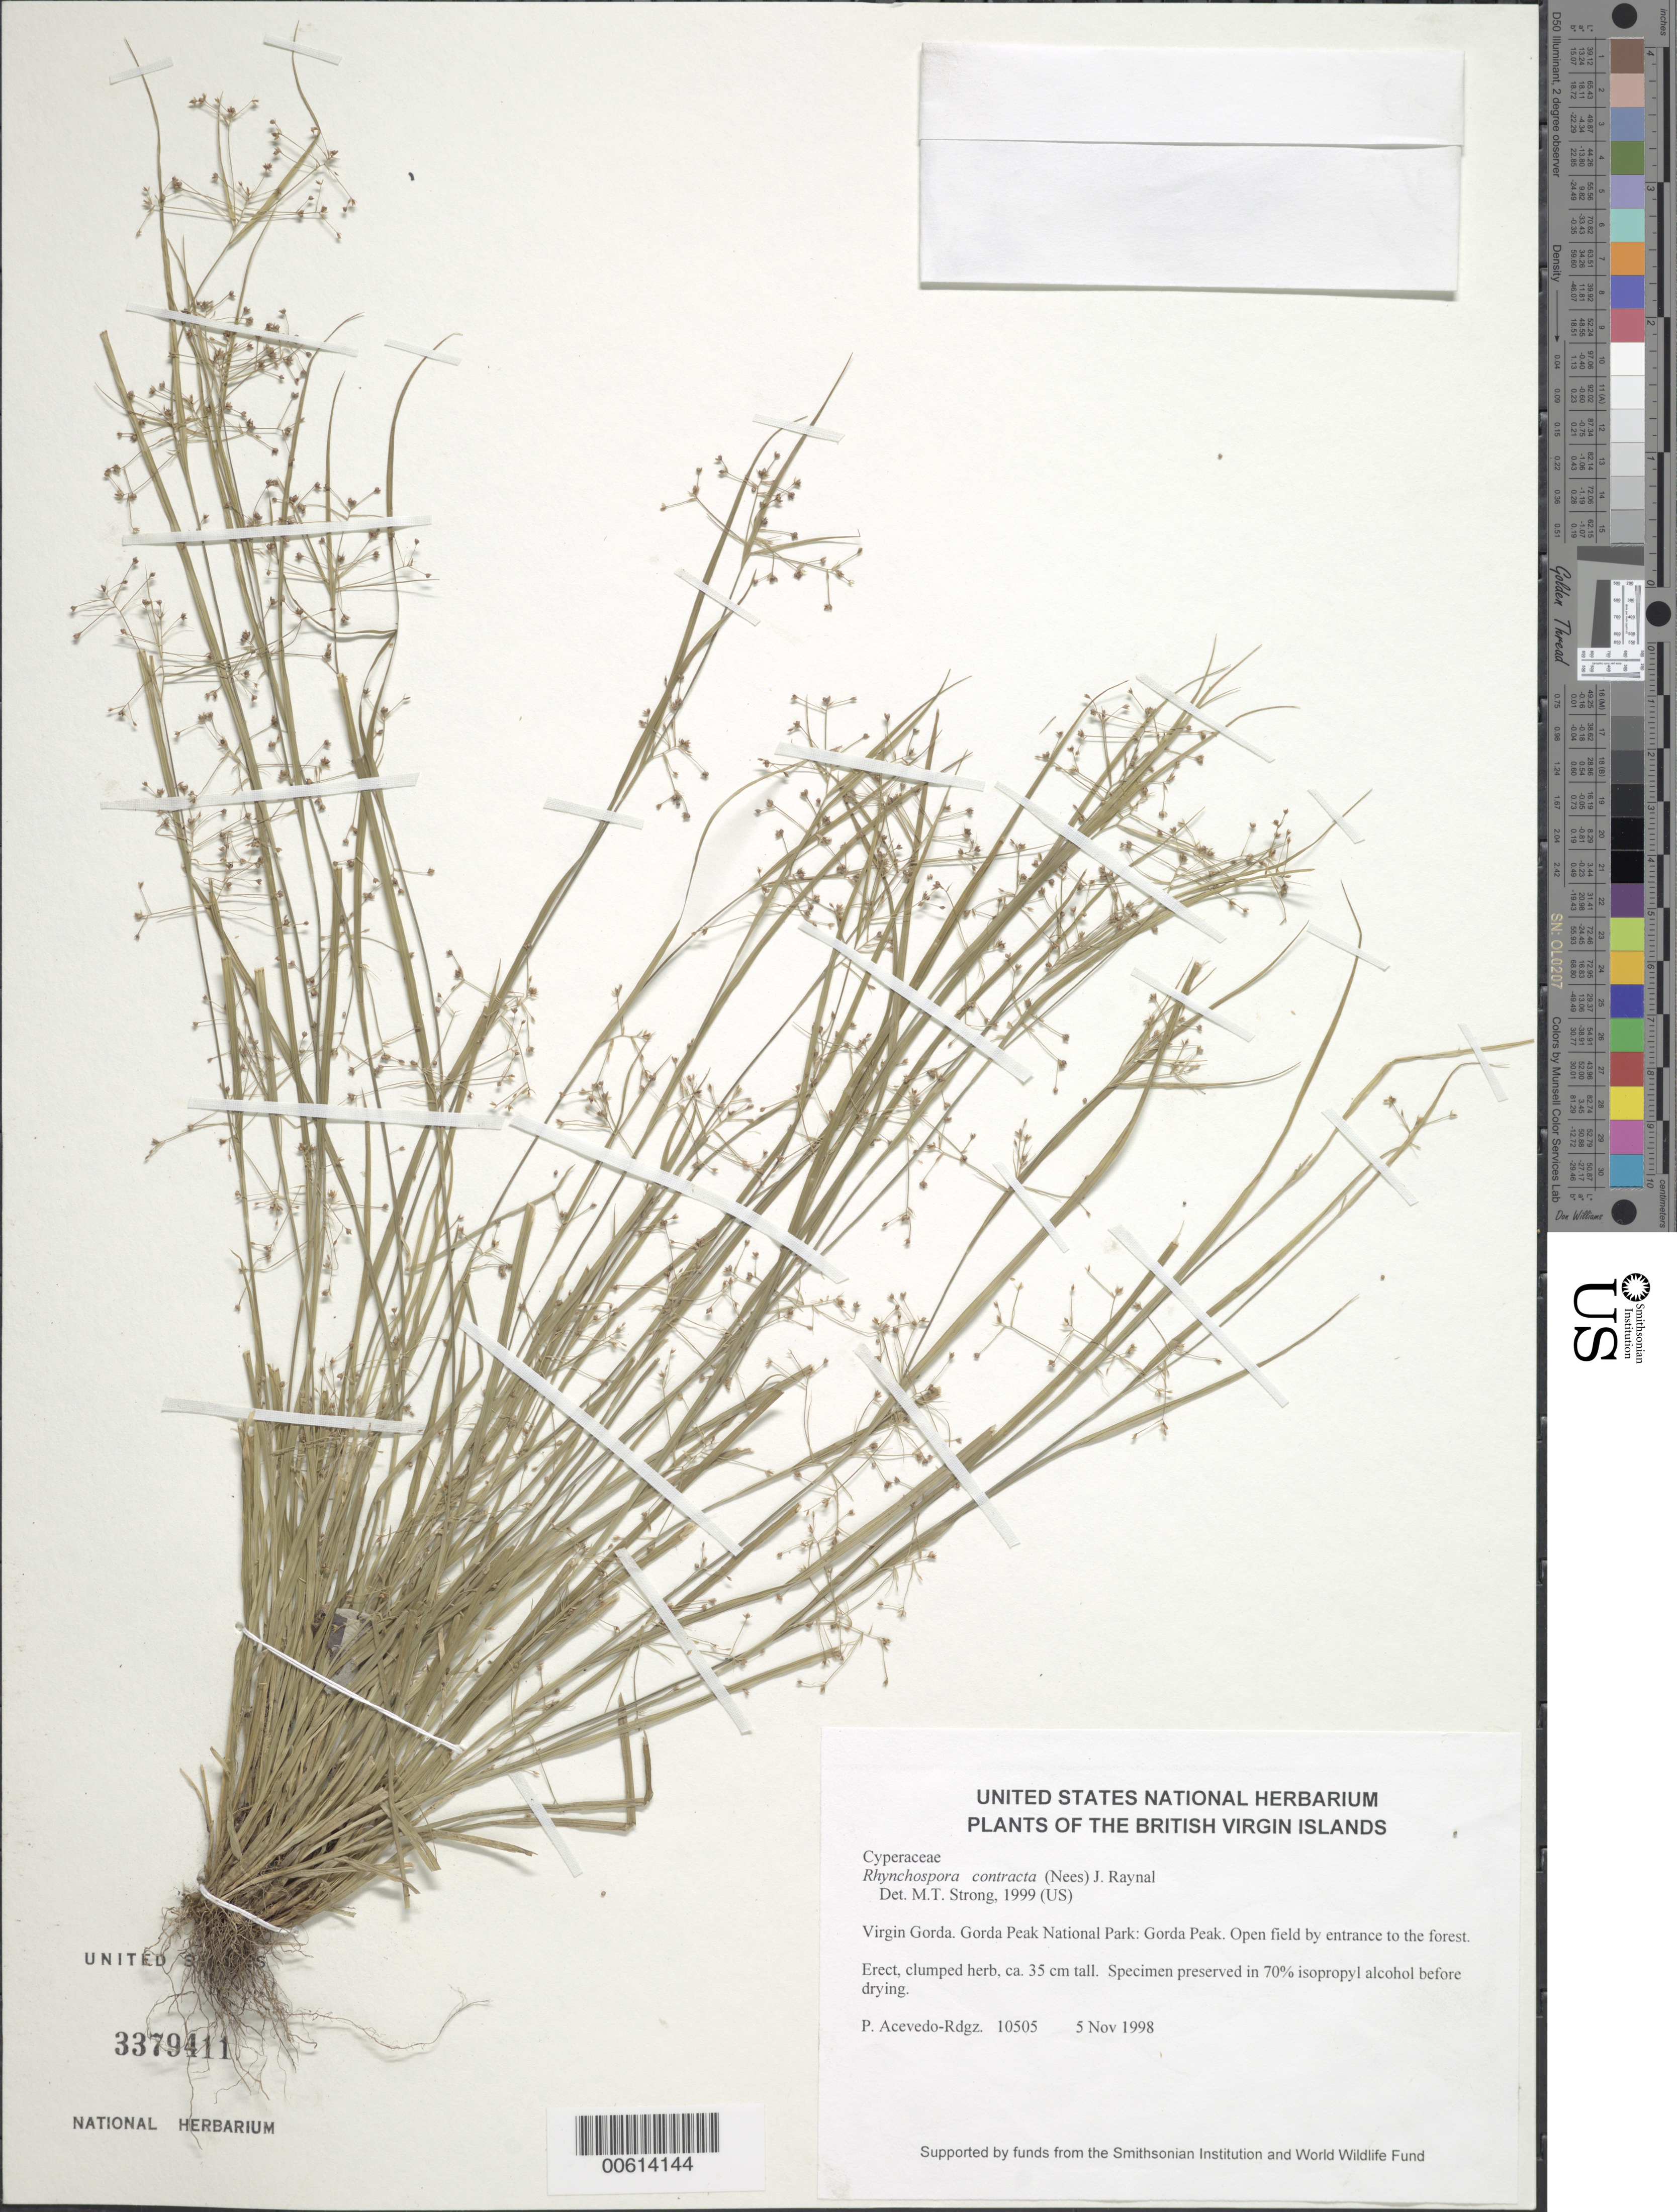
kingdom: Plantae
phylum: Tracheophyta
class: Liliopsida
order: Poales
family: Cyperaceae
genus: Rhynchospora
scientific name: Rhynchospora contracta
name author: (Nees) J. Raynal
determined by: Strong, M. T., (US), Smithsonian Institution - National Museum of Natural History (UNITED STATES)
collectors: P. Acevedo-Rodr.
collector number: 10505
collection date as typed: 05 Nov 1998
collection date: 1998-11-05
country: British Virgin Islands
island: Virgin Gorda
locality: Gorda Peak National Park: Gorda Peak.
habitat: Open field by entrance to the forest.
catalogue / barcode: US 3379411